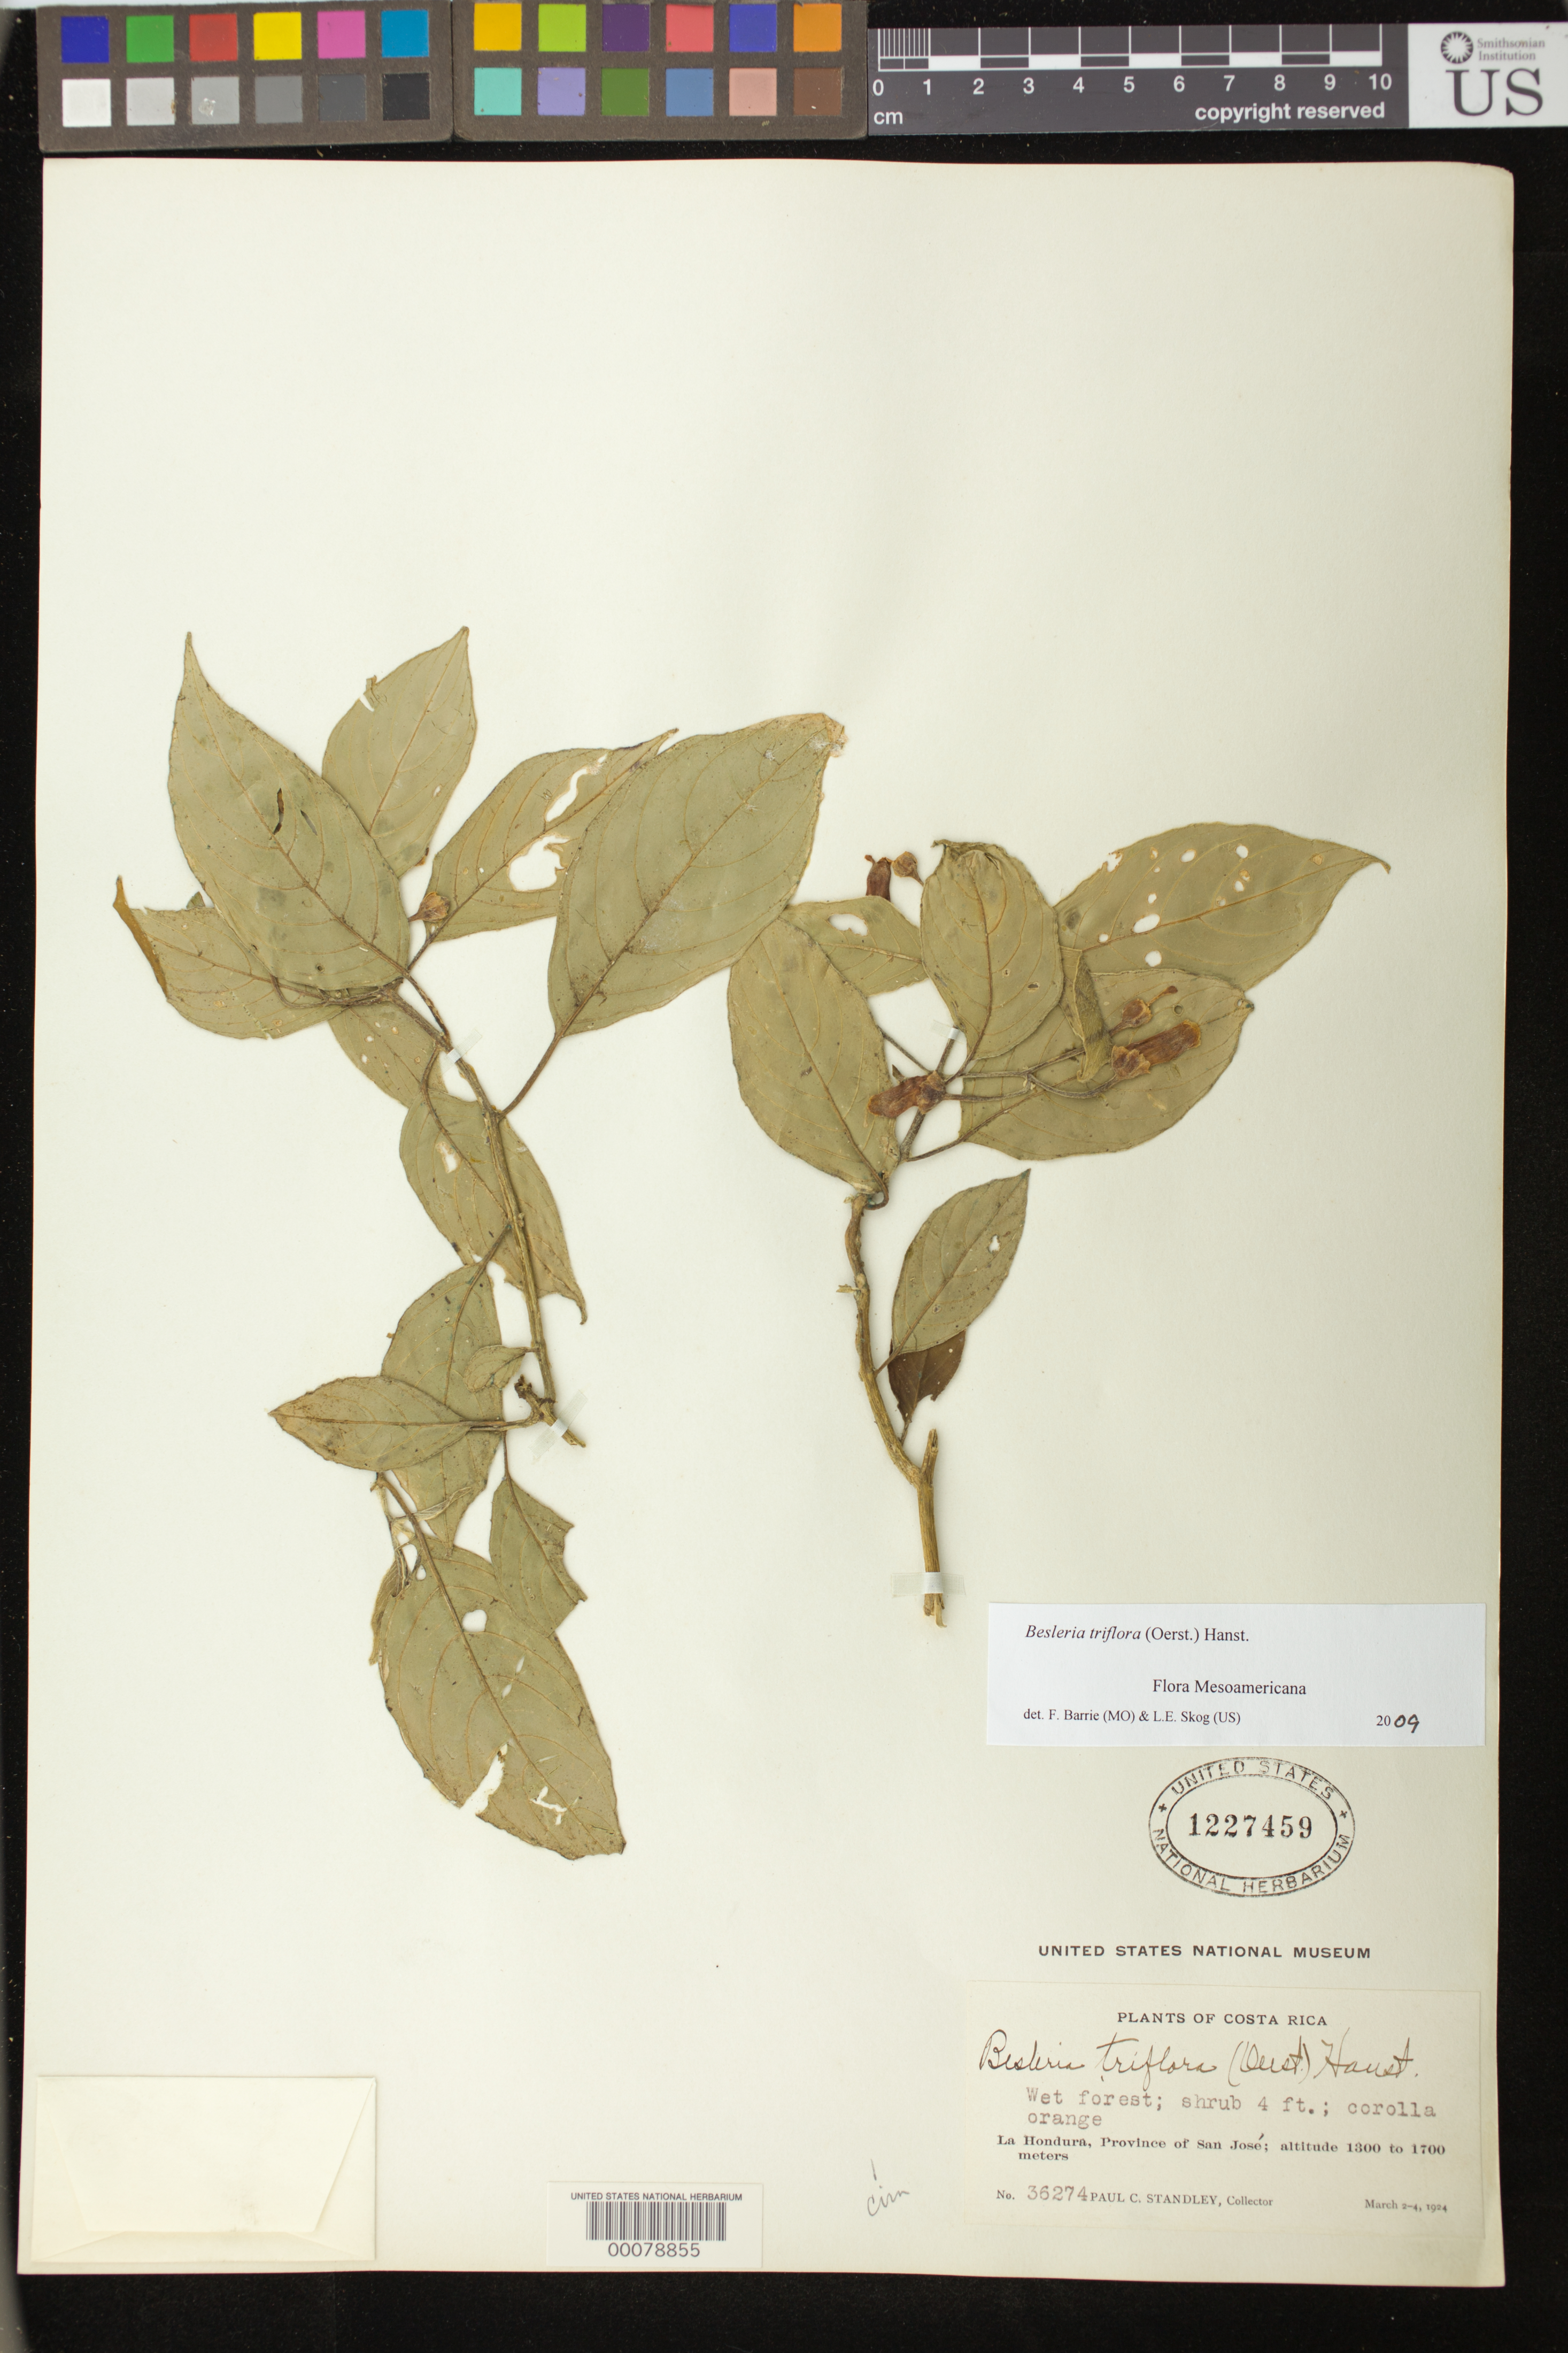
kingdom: Plantae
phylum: Tracheophyta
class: Magnoliopsida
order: Lamiales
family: Gesneriaceae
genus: Besleria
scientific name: Besleria triflora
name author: (Oerst.) Hanst.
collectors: P. C. Standley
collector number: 36274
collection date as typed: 2-4 Mar 1924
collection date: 1924-03-02/1924-03-04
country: Costa Rica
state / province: San José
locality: La Hondura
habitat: Wet forest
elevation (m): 1300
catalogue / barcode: US 1227459